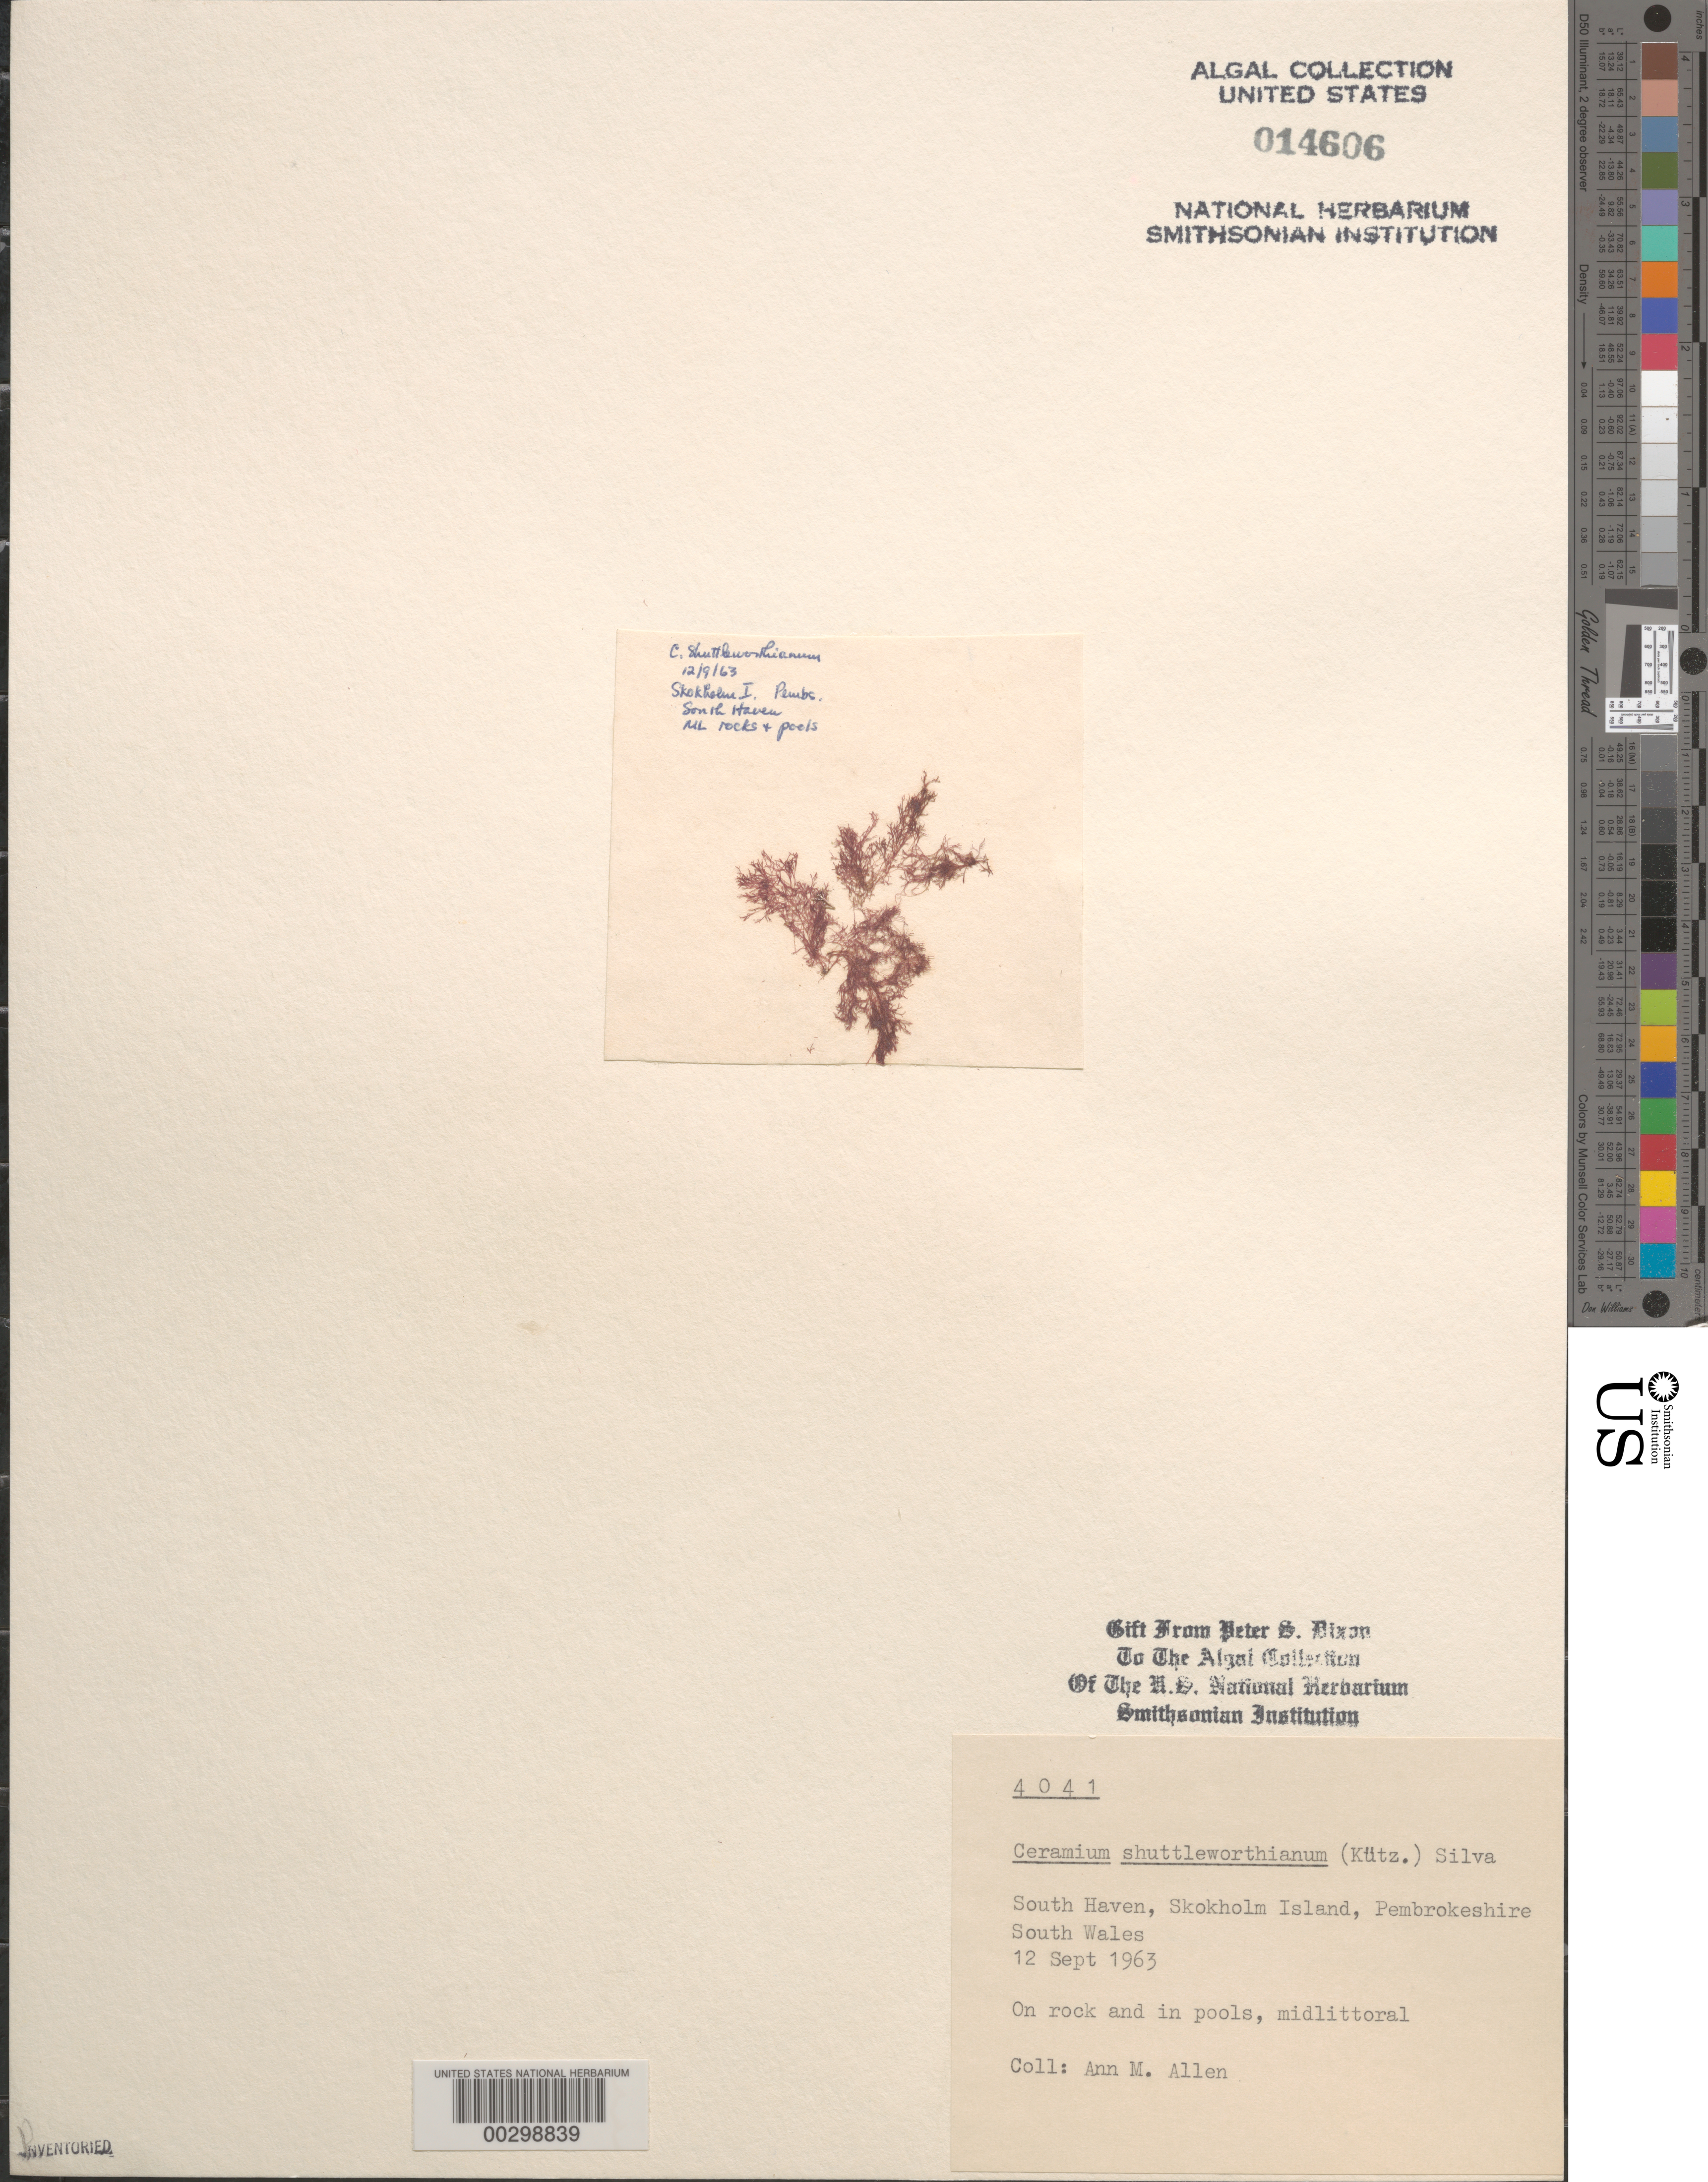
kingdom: Plantae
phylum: Rhodophyta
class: Florideophyceae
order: Ceramiales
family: Ceramiaceae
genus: Ceramium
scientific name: Ceramium shuttleworthianum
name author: (Kütz.) Rabenh.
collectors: M. A. Allen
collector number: PSD 4041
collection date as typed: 12 Sep 1963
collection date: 1963-09-12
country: United Kingdom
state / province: Wales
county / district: Dyfed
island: Skokholm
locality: South Haven, [Pembrokeshire]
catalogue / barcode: US 14606